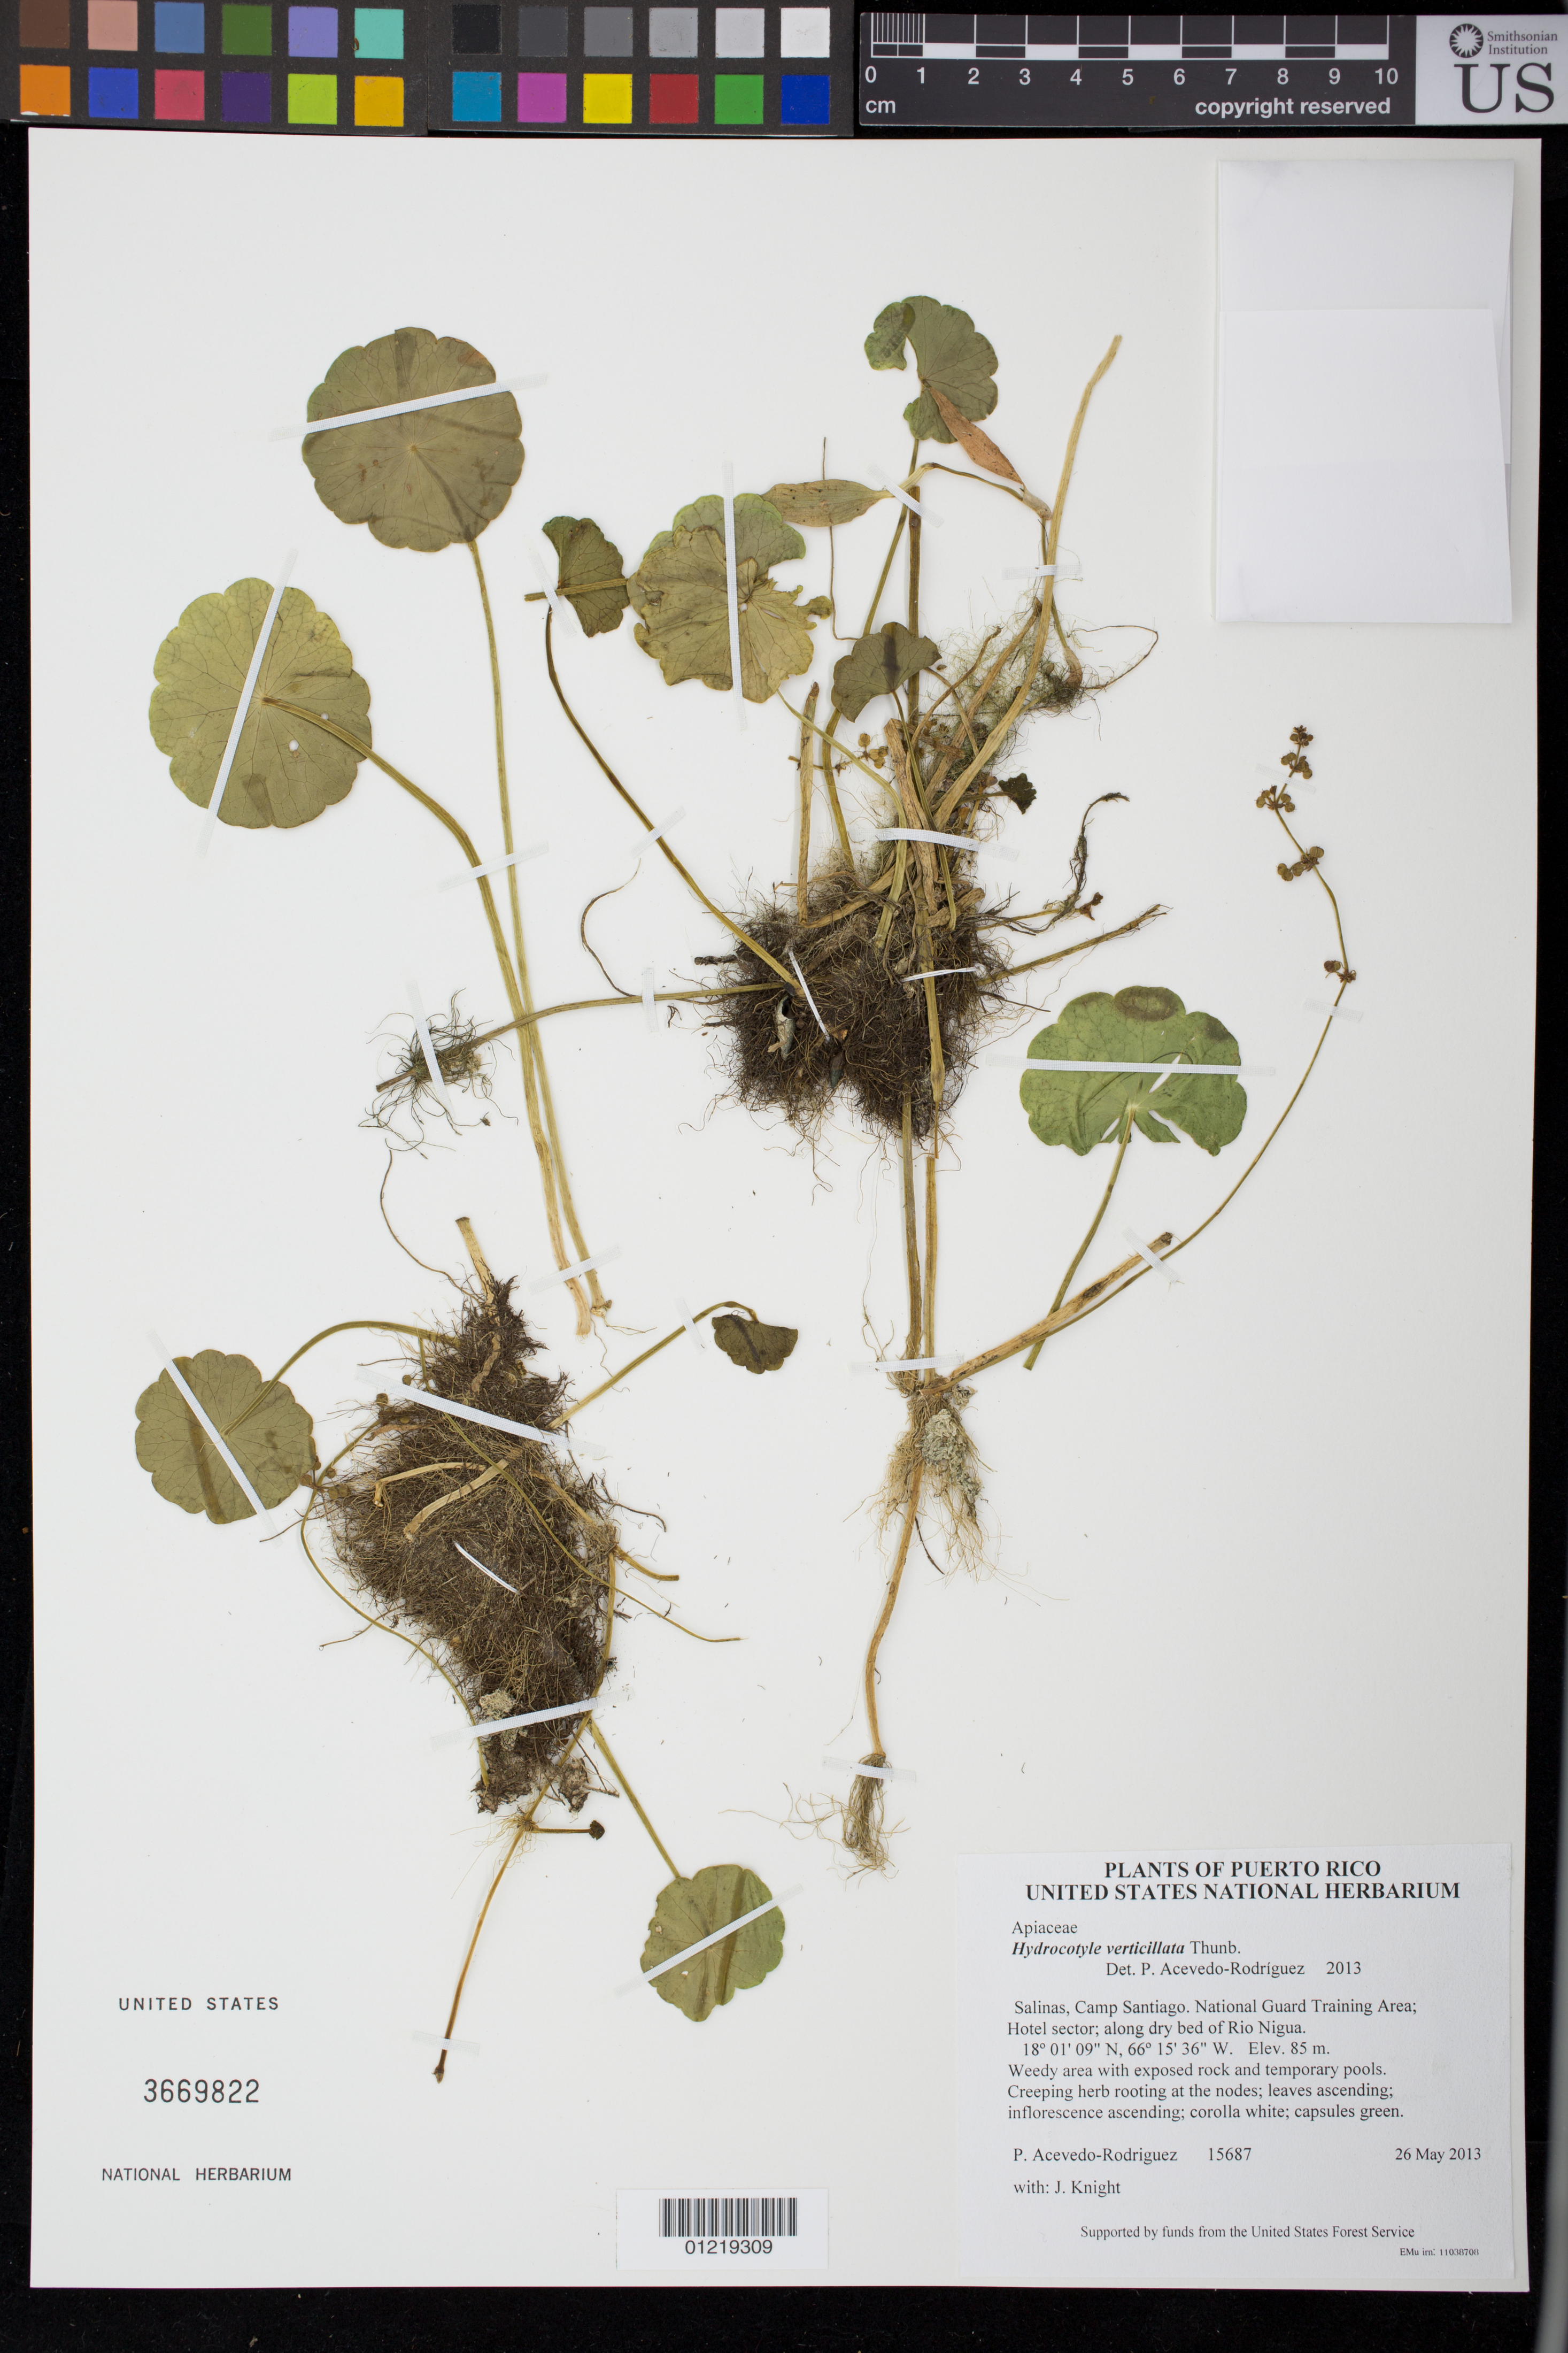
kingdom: Plantae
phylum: Tracheophyta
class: Magnoliopsida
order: Apiales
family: Araliaceae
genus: Hydrocotyle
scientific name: Hydrocotyle verticillata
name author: Thunb.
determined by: Acevedo-Rodríguez, P., (BOT), Smithsonian Institution - National Museum of Natural History (UNITED STATES)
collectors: P. Acevedo-Rodr. & J. Knight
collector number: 15687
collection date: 2013-05-26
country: Puerto Rico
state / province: Salinas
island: Puerto Rico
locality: Camp Santiago. National Guard Training Area; Hotel sector; along dry bed of Rio Nigua.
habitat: Weedy area with exposed rock and temporary pools.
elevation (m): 85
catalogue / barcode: US 3669822